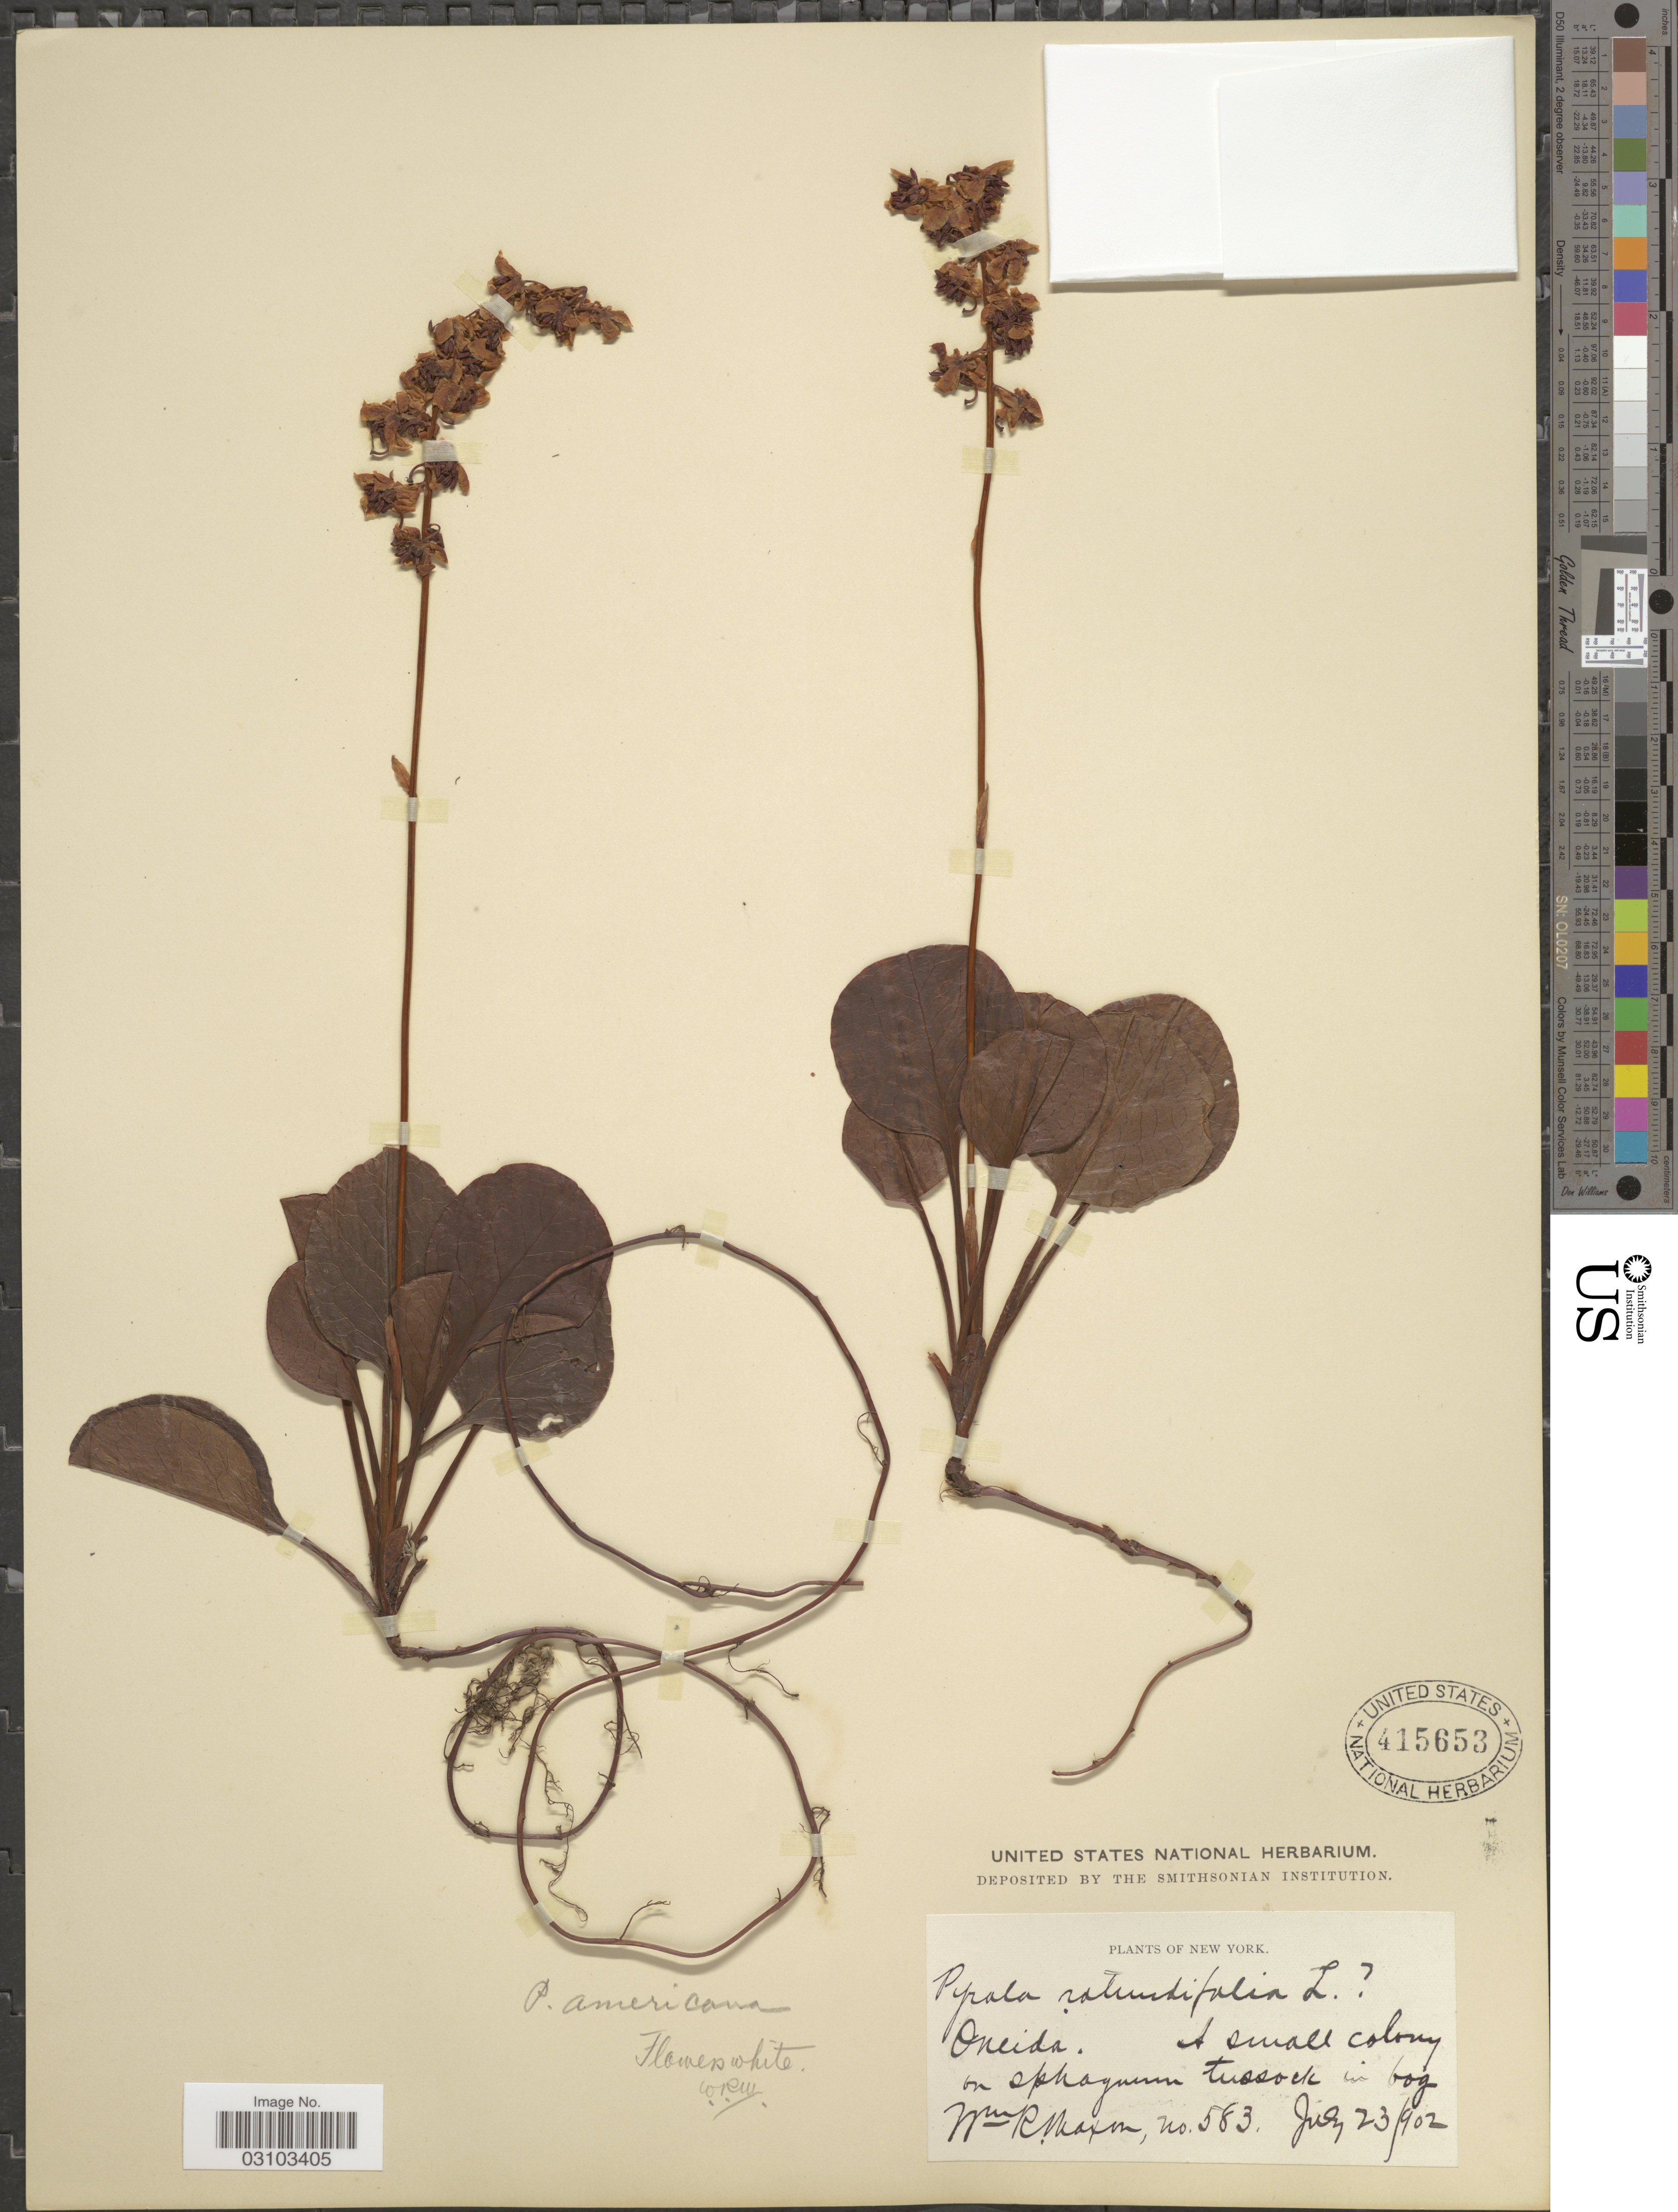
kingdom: Plantae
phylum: Tracheophyta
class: Magnoliopsida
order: Ericales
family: Ericaceae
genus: Pyrola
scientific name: Pyrola americana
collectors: W. R. Maxon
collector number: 583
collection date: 1902-07-23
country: United States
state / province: New York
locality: Oneida.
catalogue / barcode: US 415653